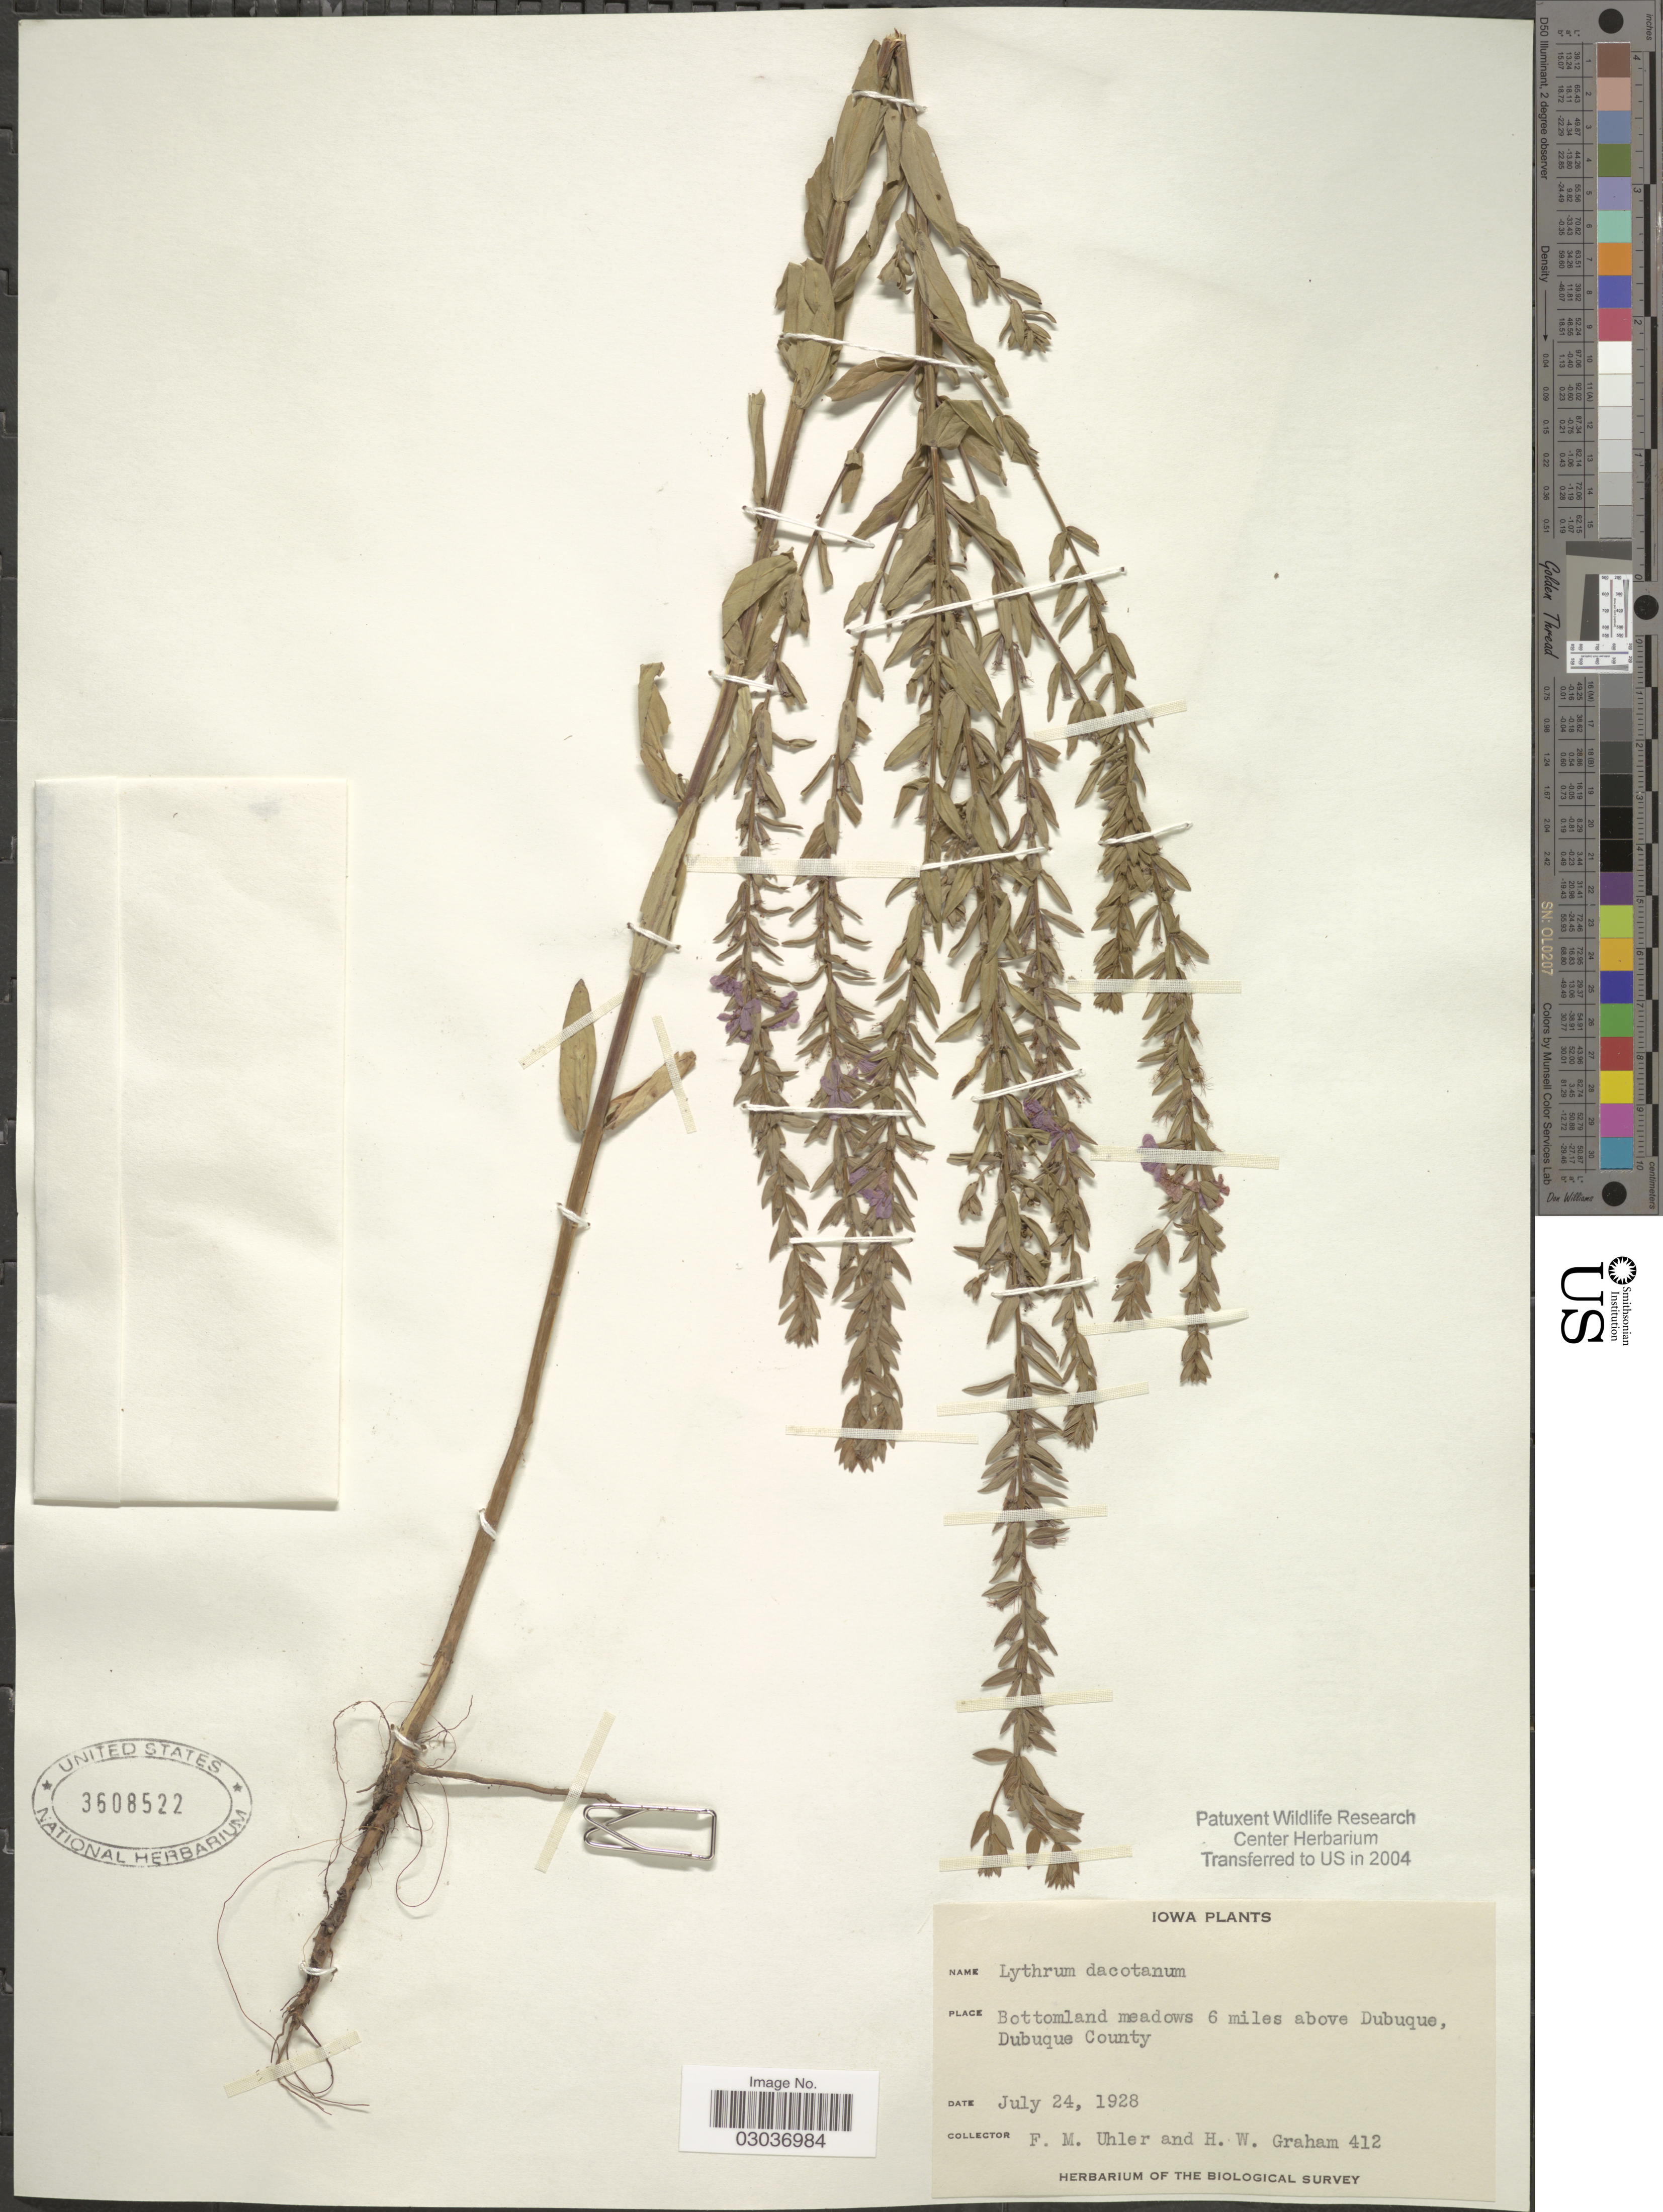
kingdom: Plantae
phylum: Tracheophyta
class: Magnoliopsida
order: Myrtales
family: Lythraceae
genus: Lythrum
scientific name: Lythrum dacotanum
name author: Nieuwl.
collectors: F. M. Uhler & H. W. Graham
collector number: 412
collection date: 1928-07-24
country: United States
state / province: Iowa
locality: Bottomland meadows 6 miles above Dubuque, Dubuque County.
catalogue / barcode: US 3608522